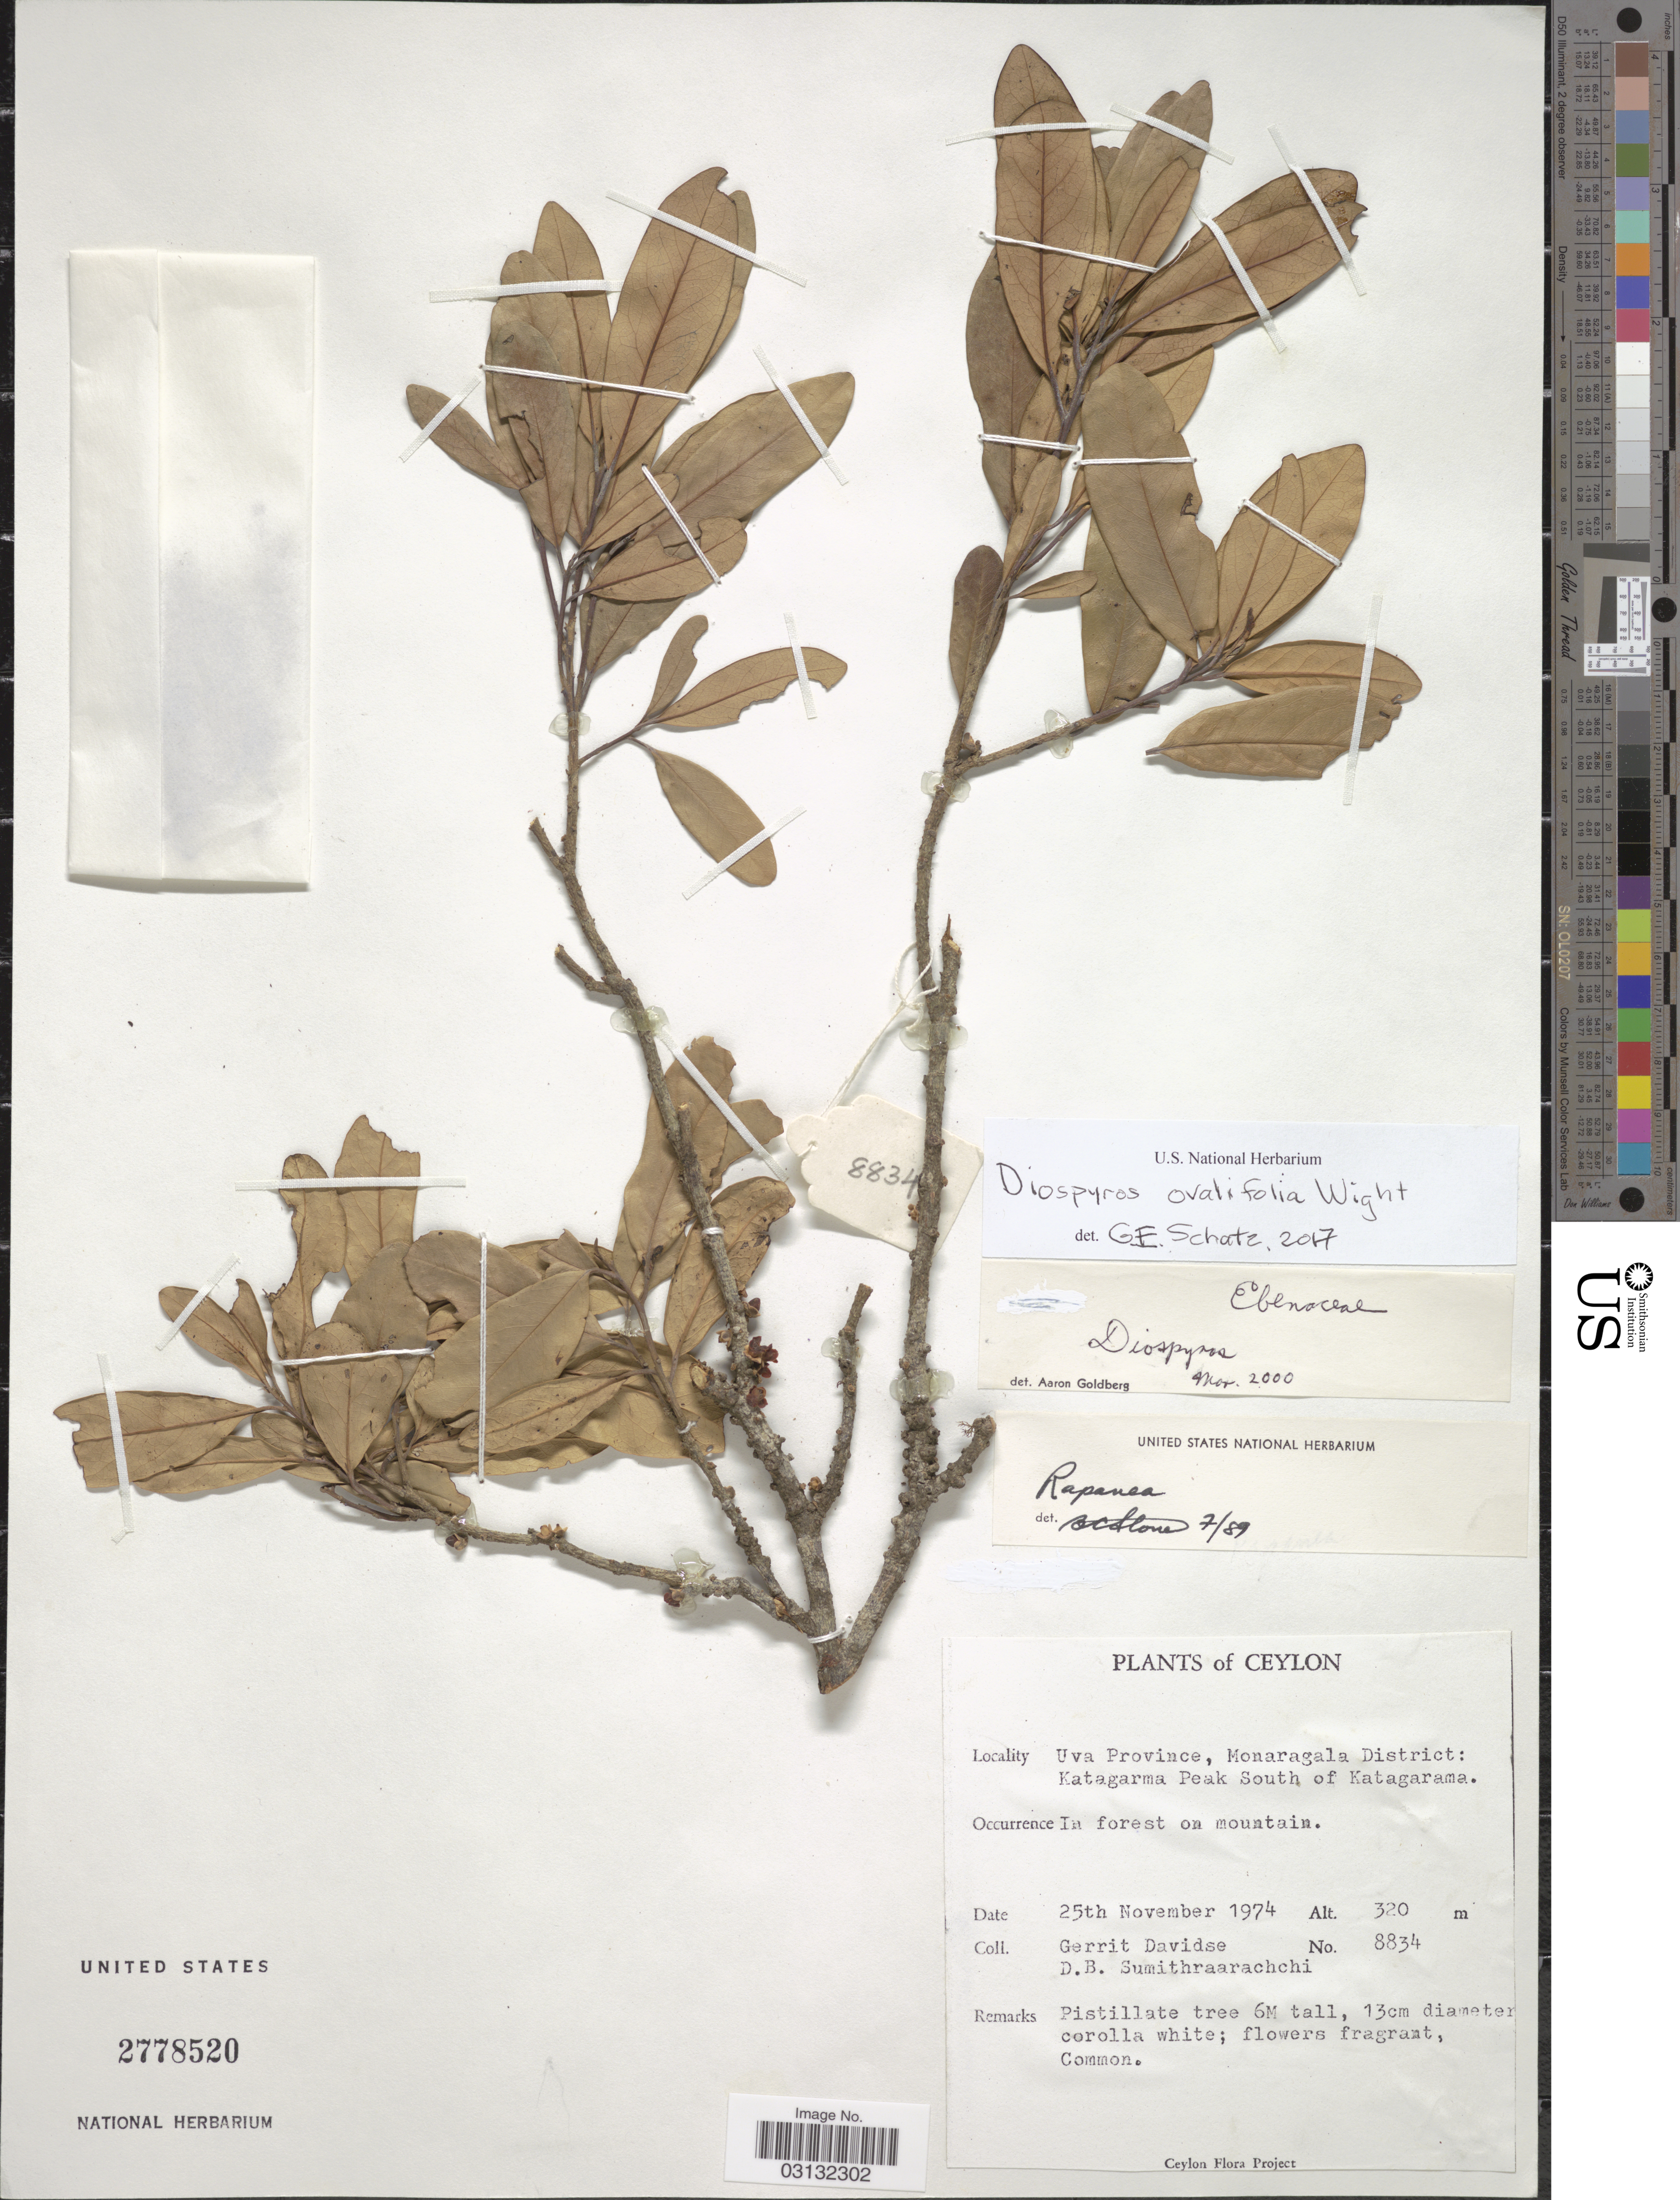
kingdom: Plantae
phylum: Tracheophyta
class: Magnoliopsida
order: Ericales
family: Ebenaceae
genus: Diospyros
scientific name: Diospyros ovalifolia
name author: Wight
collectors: G. Davidse & D. B. Sumithraarachchi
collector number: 8834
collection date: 1974-11-25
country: Sri Lanka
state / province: Uva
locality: Ceylon. Monaragala District: Katagarma Peak South of Katagarama.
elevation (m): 320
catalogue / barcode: US 2778520